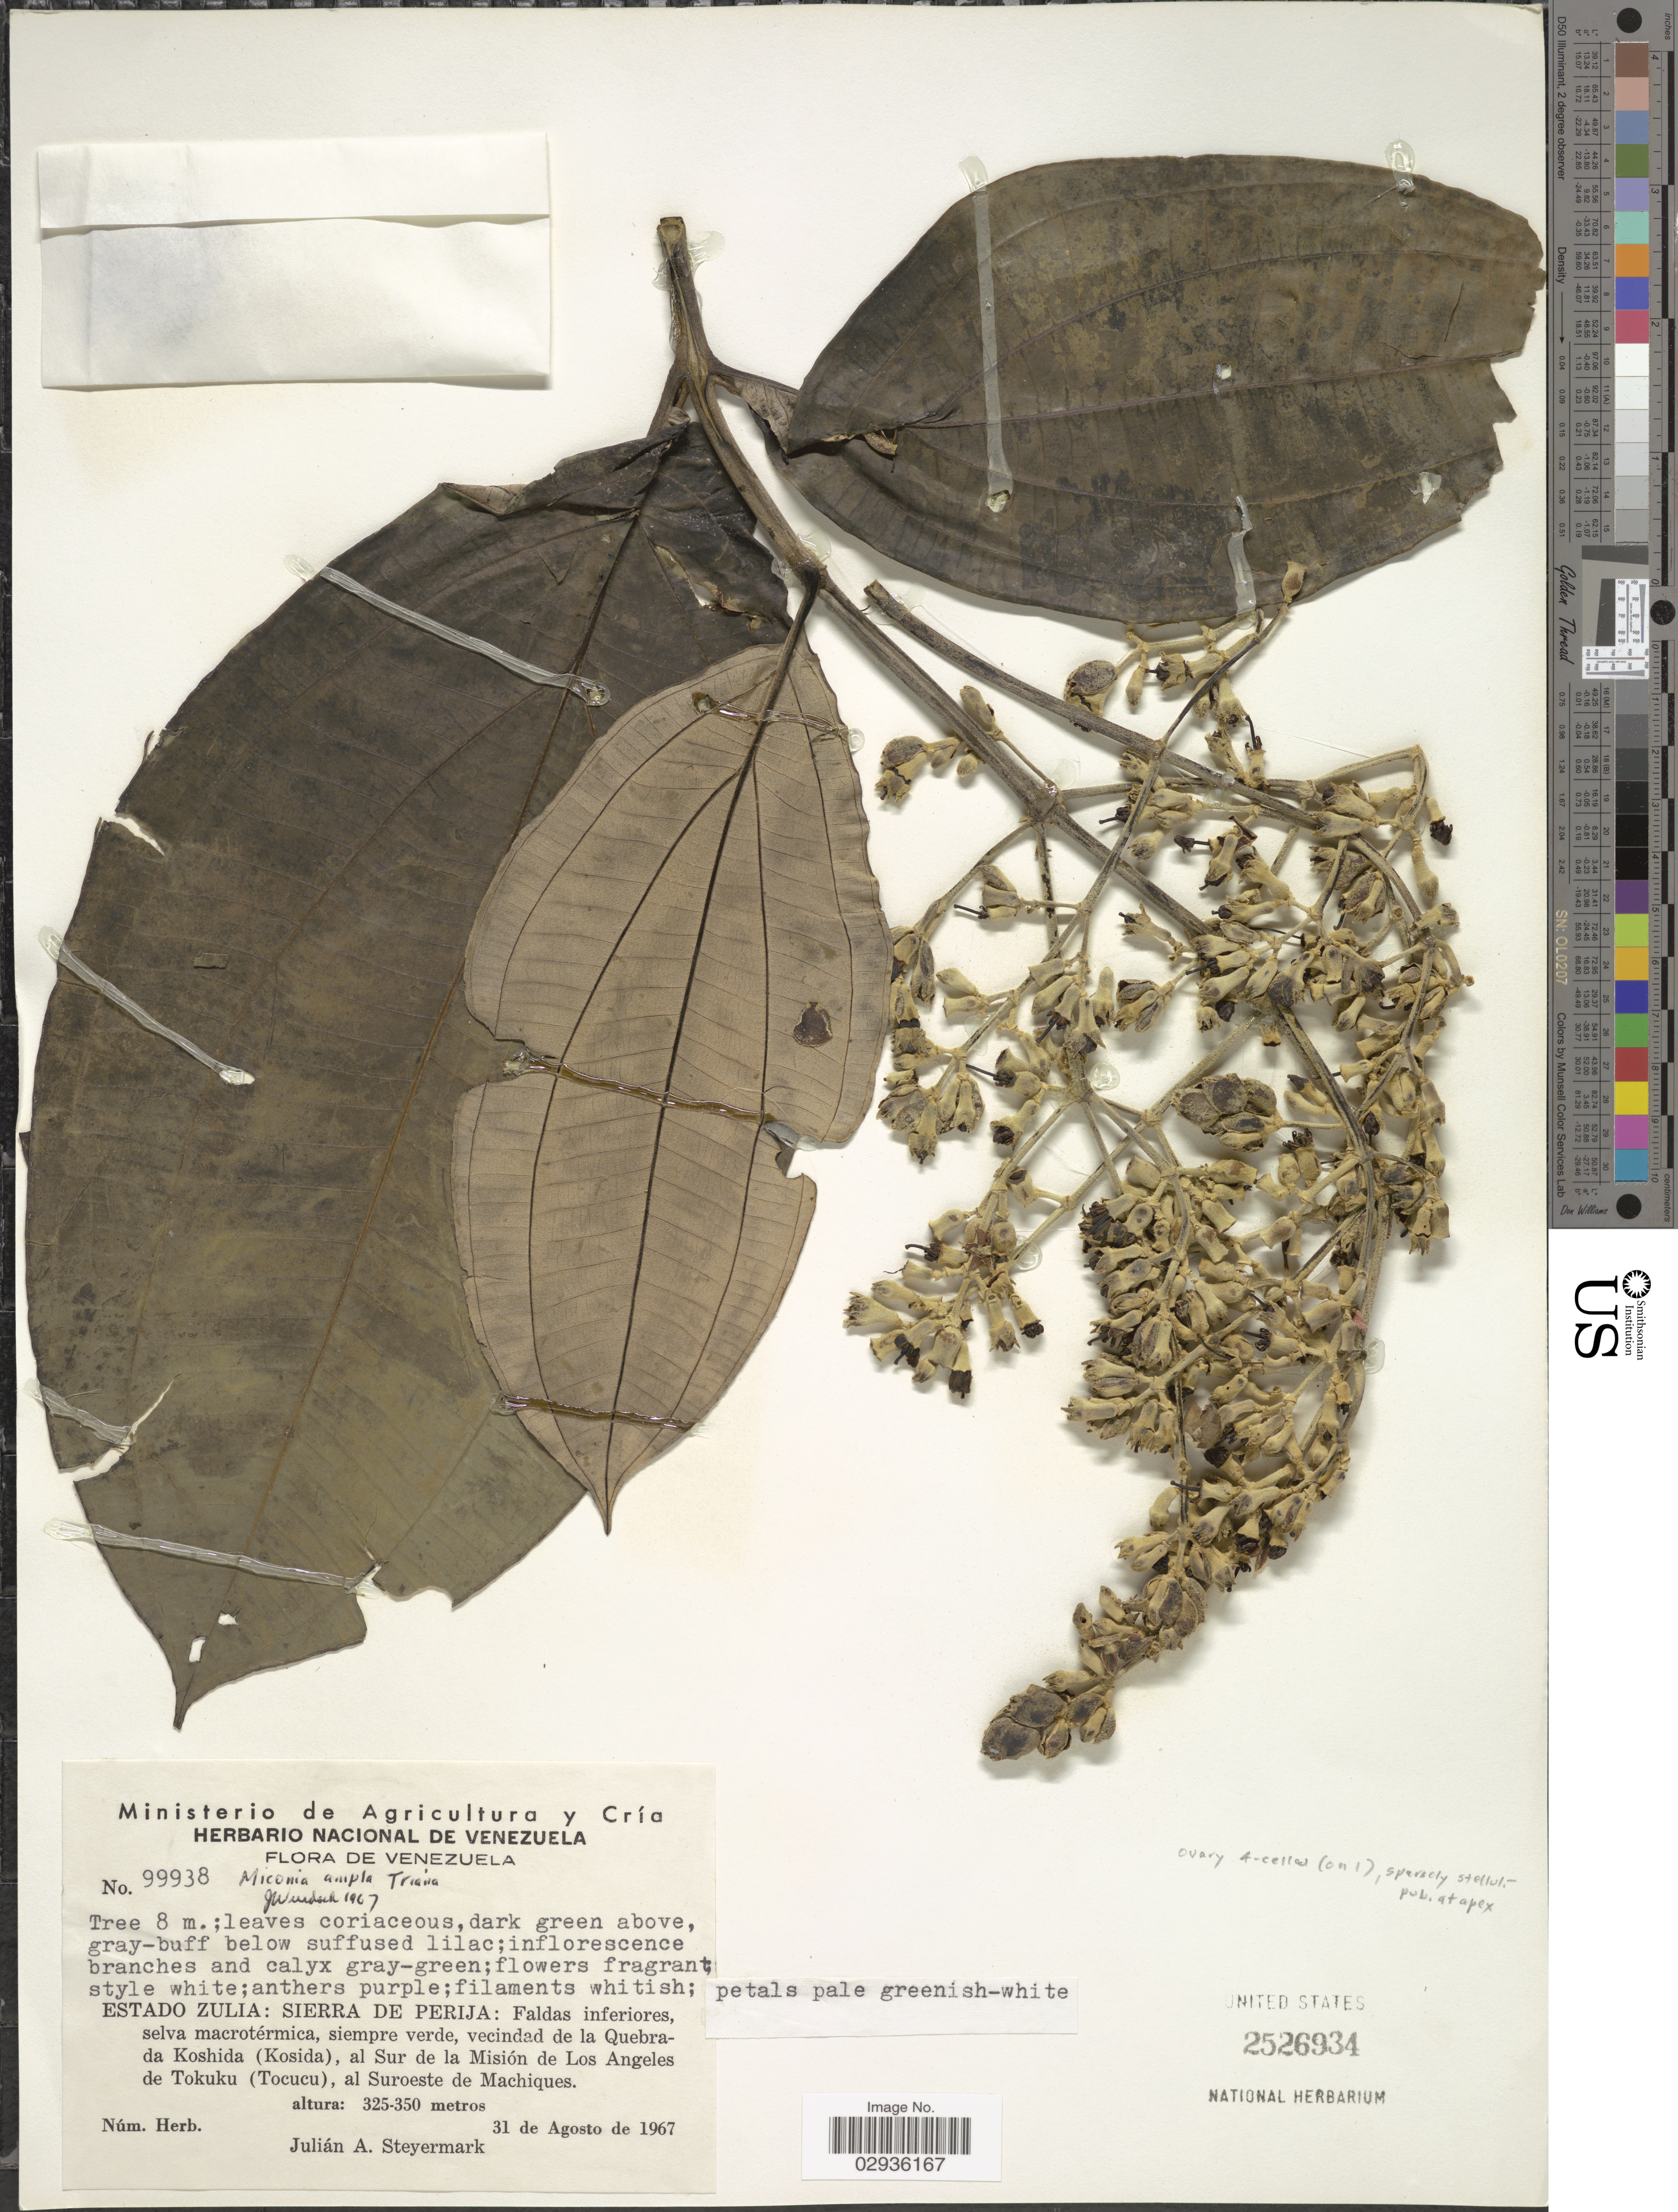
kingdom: Plantae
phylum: Tracheophyta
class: Magnoliopsida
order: Myrtales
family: Melastomataceae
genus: Miconia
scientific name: Miconia ampla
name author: Triana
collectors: J. Steyermark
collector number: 99938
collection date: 1967-08-31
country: Venezuela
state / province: Zulia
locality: Sierra de Perija: Faldas inferiores, selva macrotérmica, siempre verde, vecindad de la Quebrada Koshida (Kosida), al Sur de la Misión de Los Angeles de Tokuku (Tocucu), al Suroeste de Machiques.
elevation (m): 325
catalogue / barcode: US 2526934